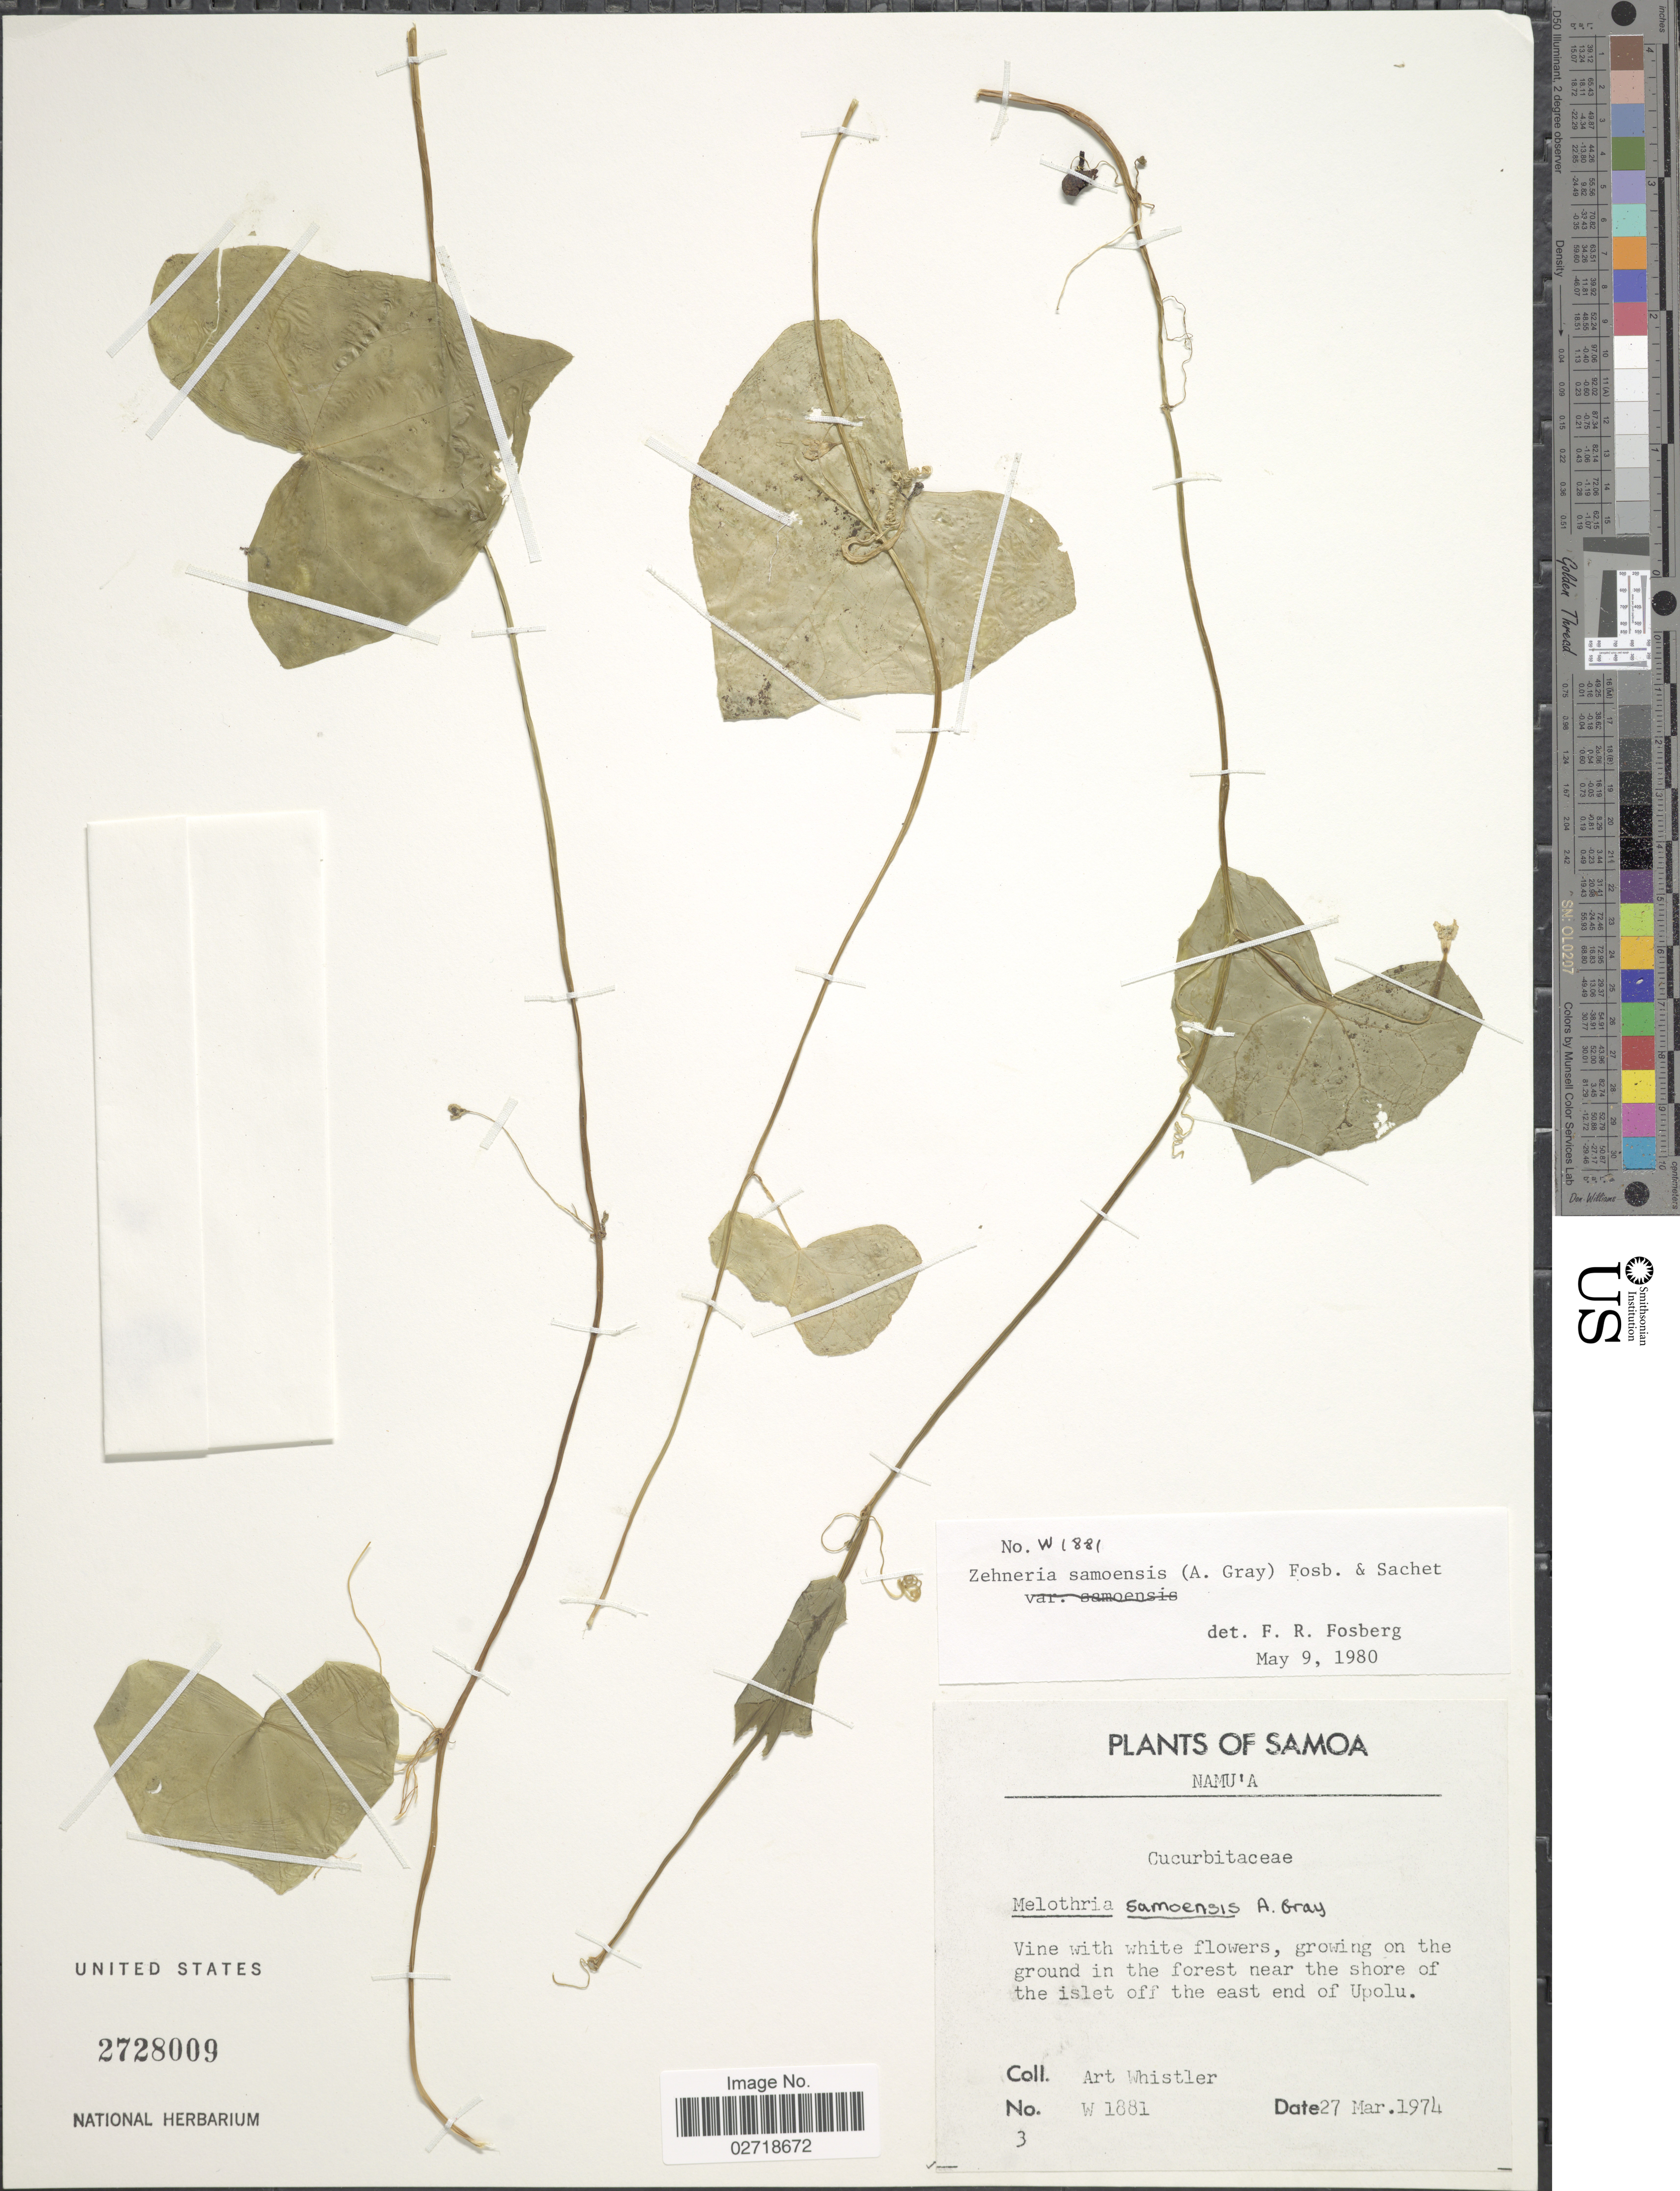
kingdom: Plantae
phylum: Tracheophyta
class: Magnoliopsida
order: Cucurbitales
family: Cucurbitaceae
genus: Zehneria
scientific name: Zehneria samoensis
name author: (A. Gray) Fosberg & Sachet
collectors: A. Whistler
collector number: W 1881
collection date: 1974-03-27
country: Samoa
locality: Samoa, Namu'a, in the forest near the shore of the islet off the east end of Upolu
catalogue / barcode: US 2728009